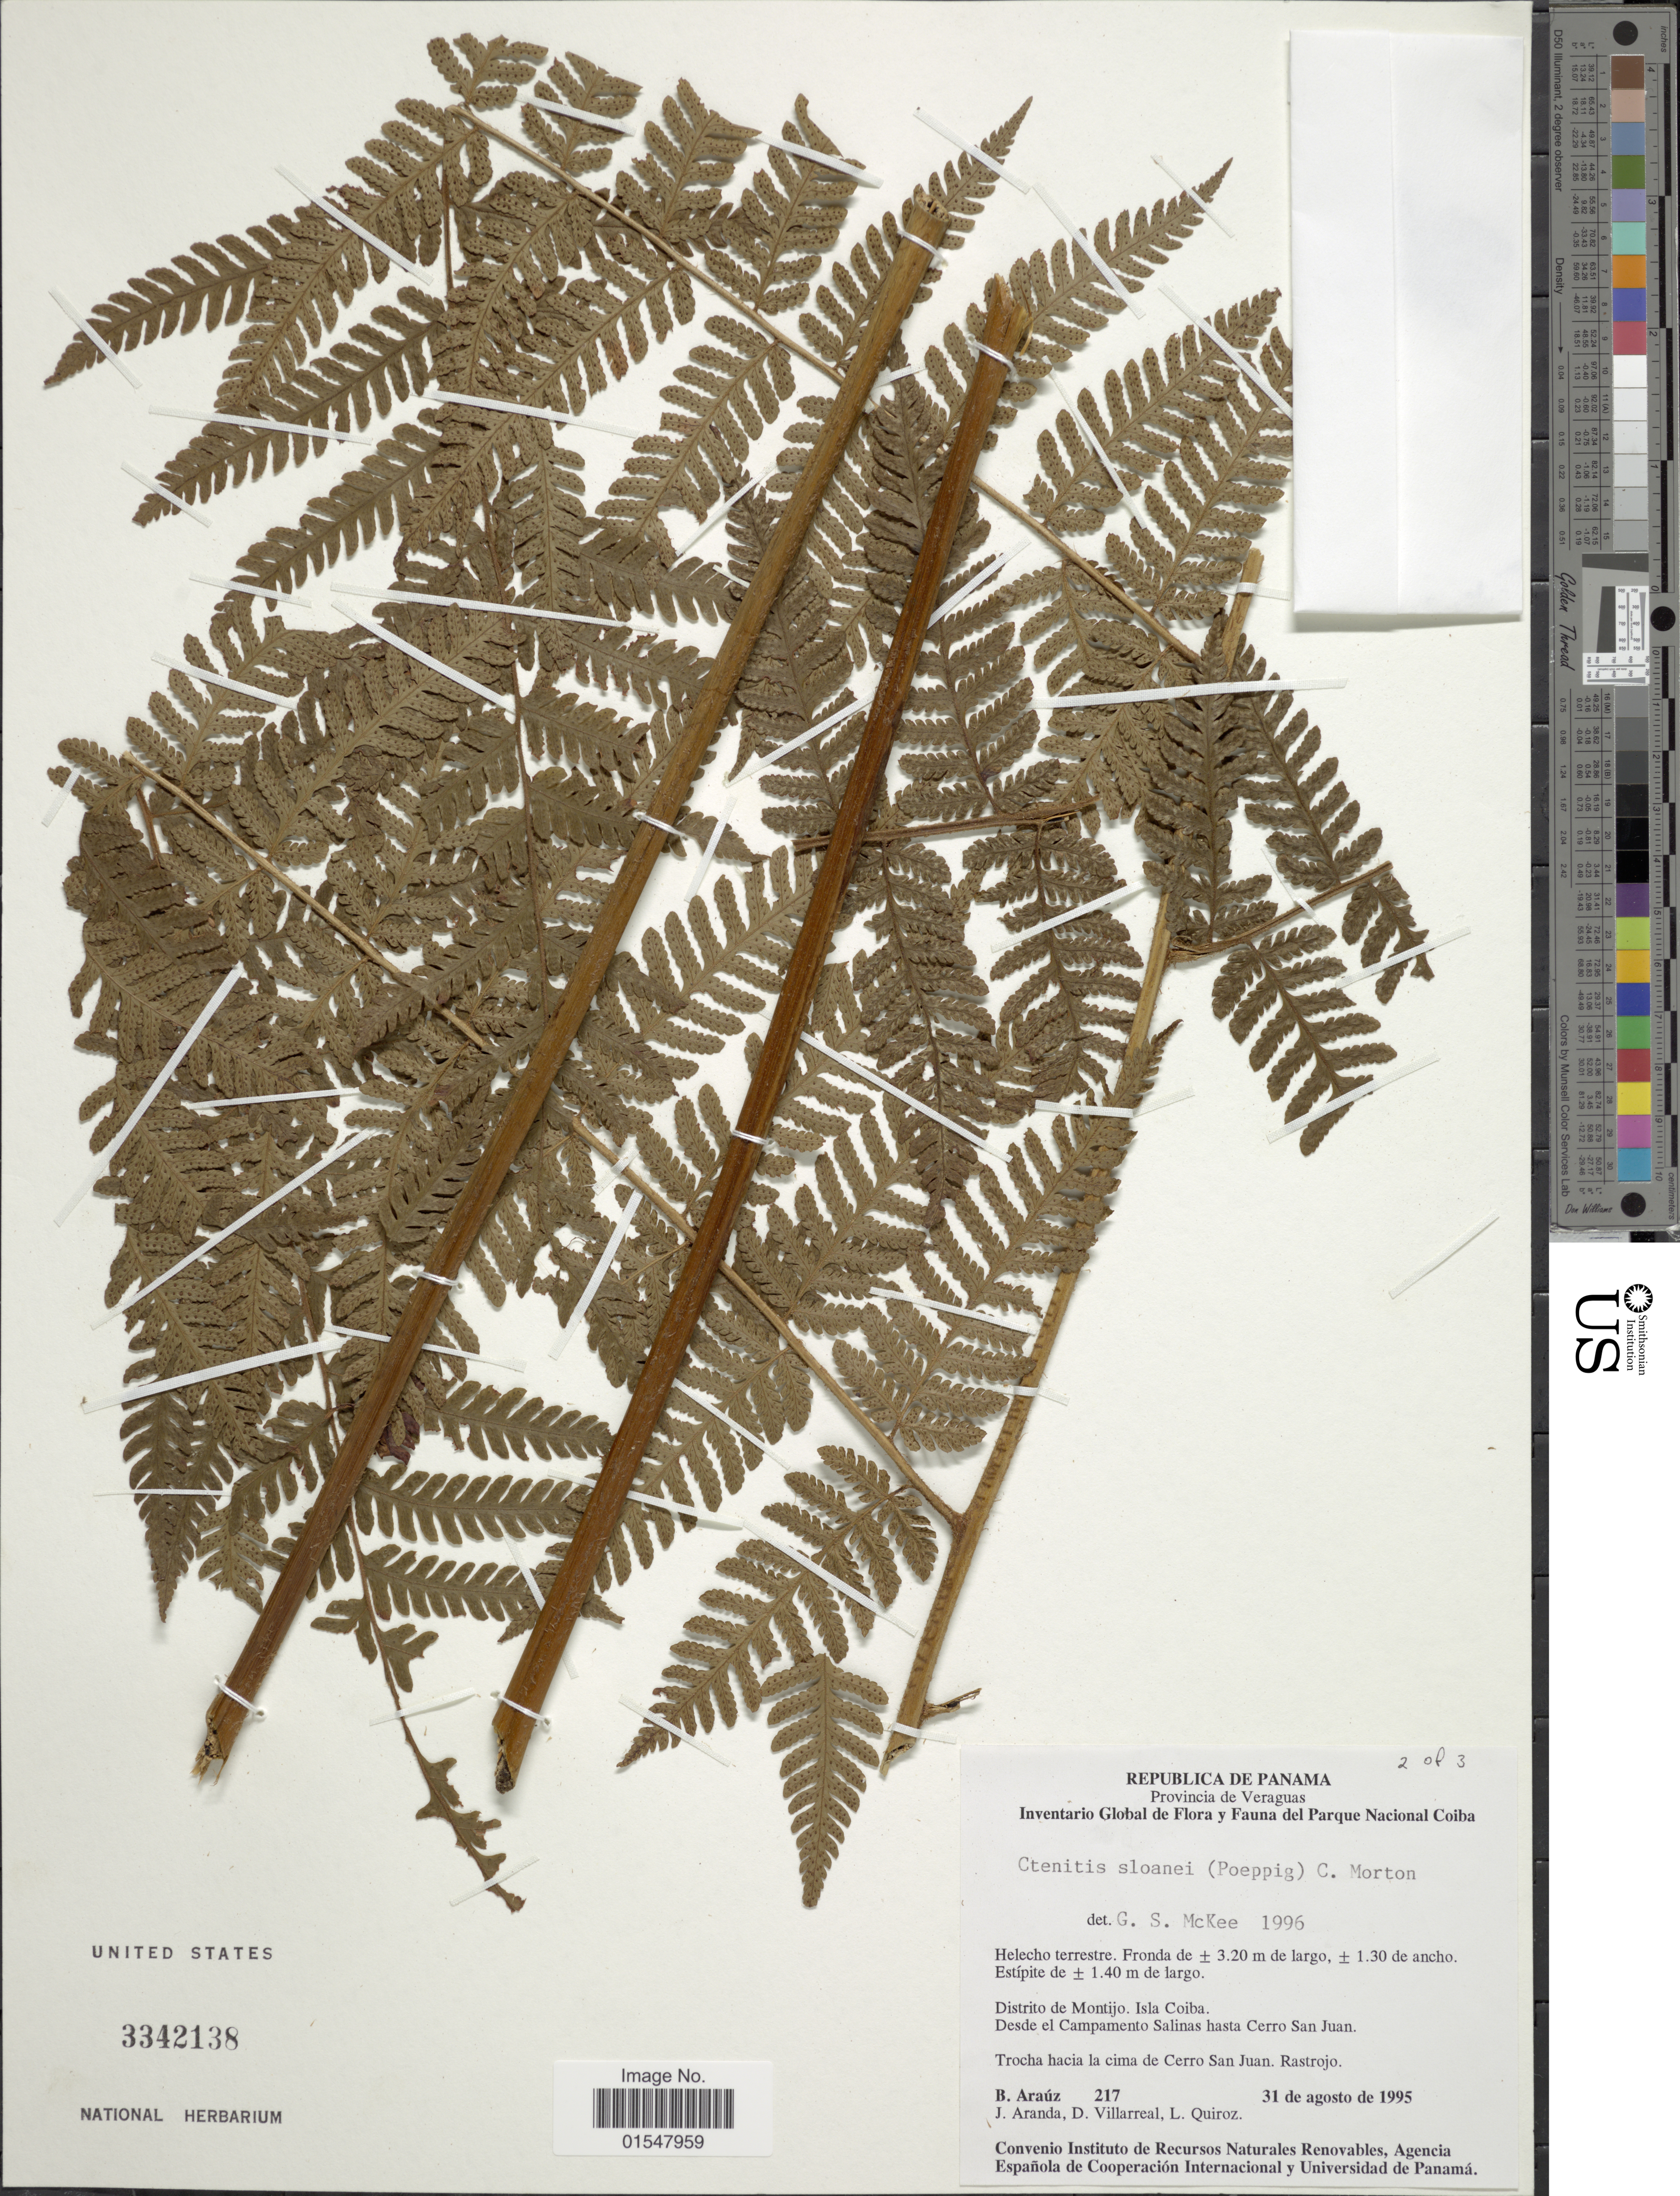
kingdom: Plantae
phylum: Tracheophyta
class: Polypodiopsida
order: Polypodiales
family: Dryopteridaceae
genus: Ctenitis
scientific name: Ctenitis sloanei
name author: (Poepp. ex Spreng.) C.V. Morton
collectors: B. Araúz, J. Aranda, D. Villarreal & L. Quiroz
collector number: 217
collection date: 1995-08-31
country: Panama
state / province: Veraguas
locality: Panama. Province de Veraguas. Distrito de Montijo, Isla Coiba. Desde el Campamento Salinas hasta Cerro San Juan, Trocha hacia la cima de Cerro San Juan. Rastrojo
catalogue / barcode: US 3342138